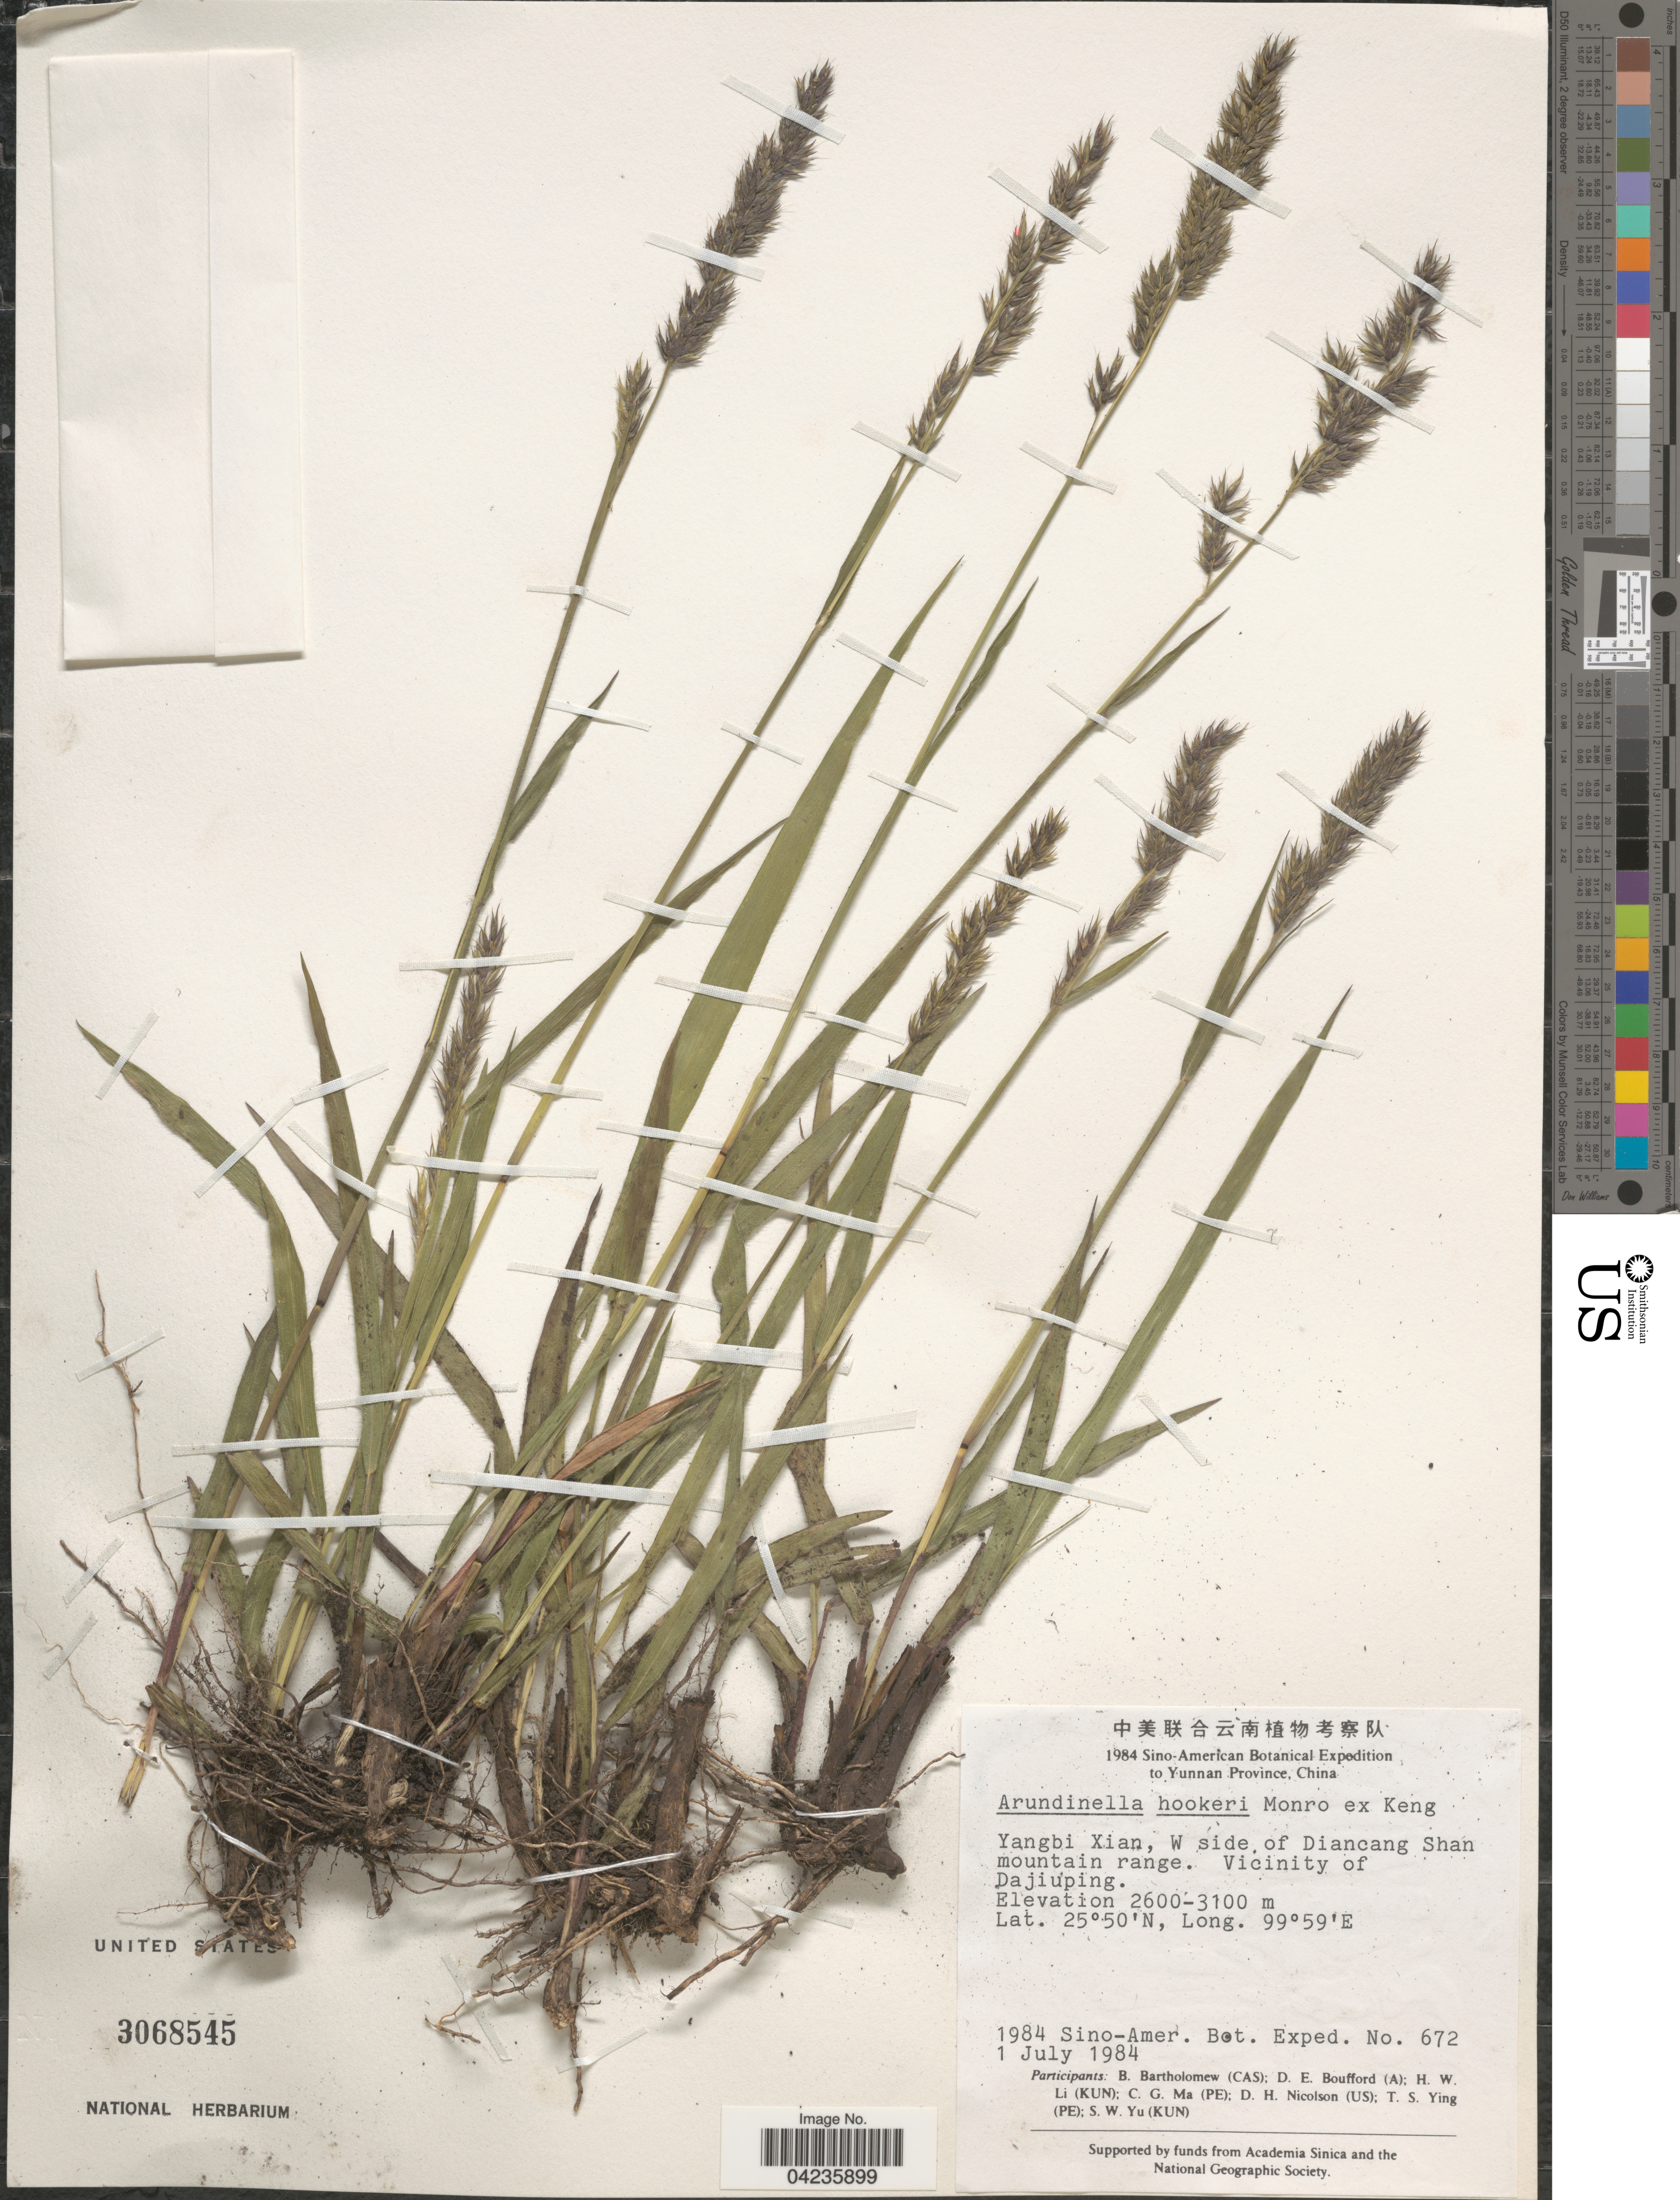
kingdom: Plantae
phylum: Tracheophyta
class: Liliopsida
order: Poales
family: Poaceae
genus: Arundinella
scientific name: Arundinella hookeri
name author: Munro ex Keng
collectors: B. Bartholomew, D. E. Boufford, H. W. Li, C. Ma & et al.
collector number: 672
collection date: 1984-07-01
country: China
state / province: Yunnan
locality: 1984 Sino-American Botanical Expedition to Yunnan Province, China. Yangbi Xian, W side of Diancang Shan mountain range. Vicinity of Dajiuping.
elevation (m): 2600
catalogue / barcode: US 3068545